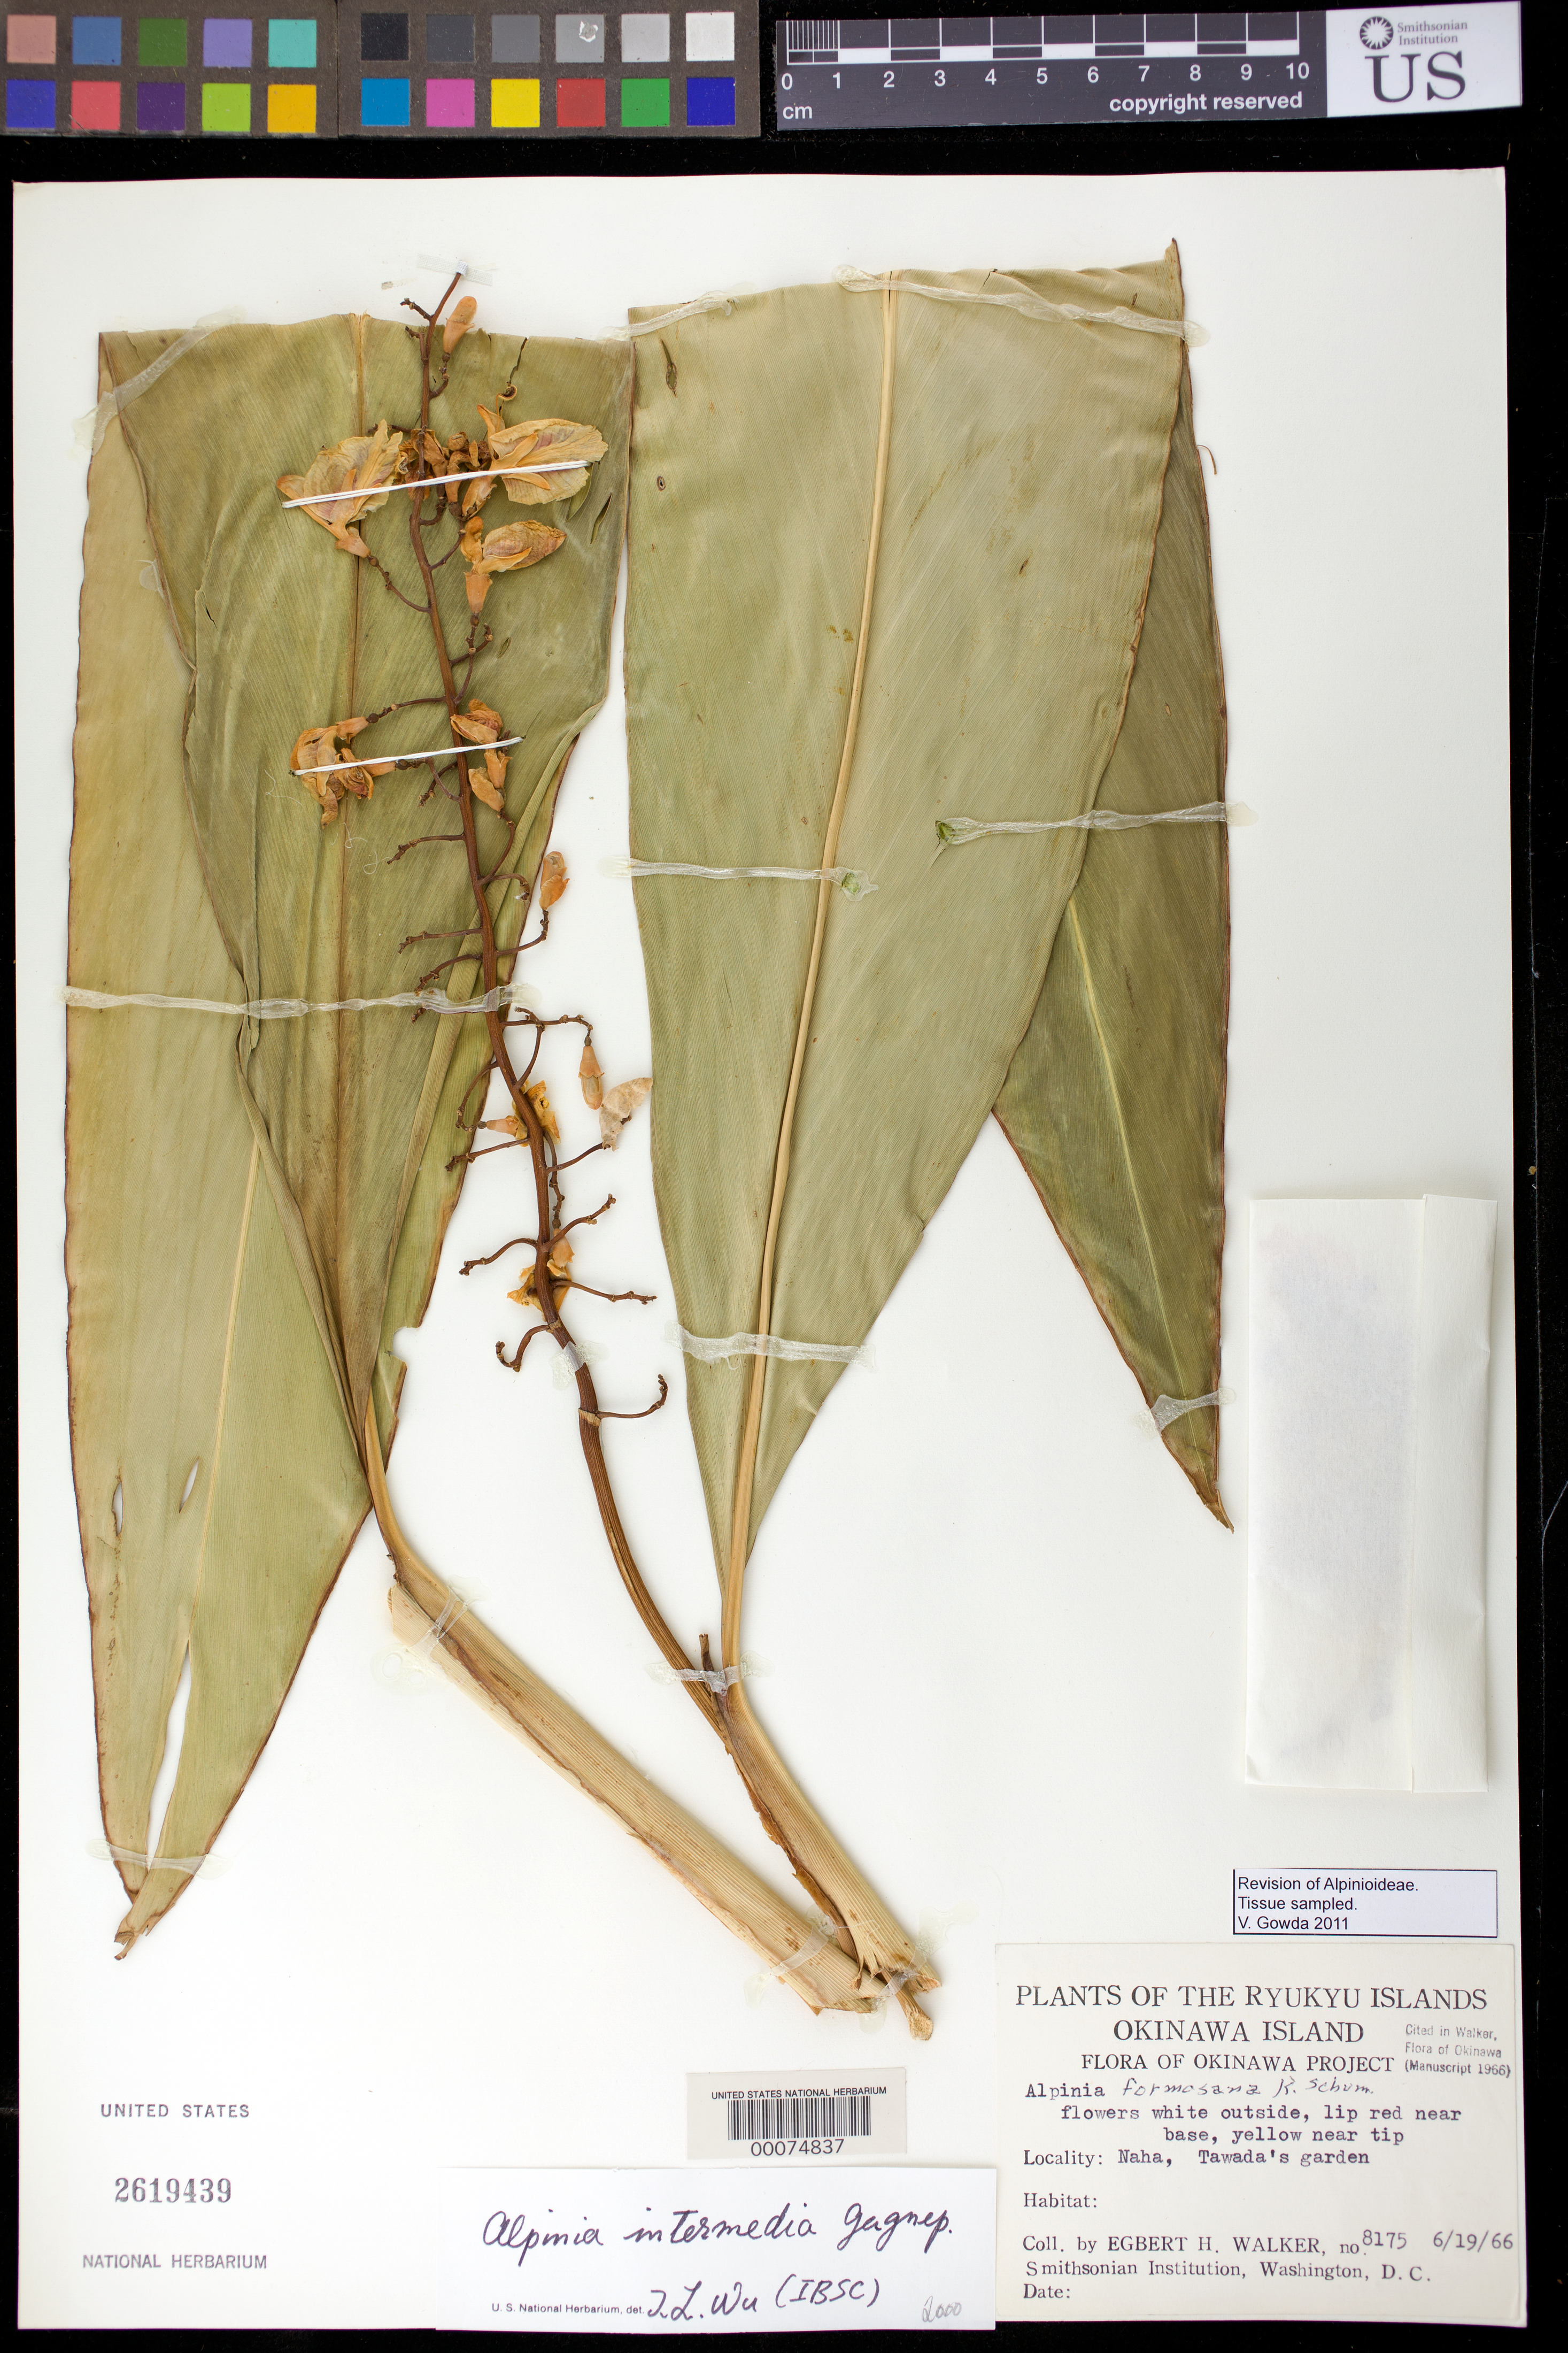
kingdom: Plantae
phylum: Tracheophyta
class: Liliopsida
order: Zingiberales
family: Zingiberaceae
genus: Alpinia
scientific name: Alpinia intermedia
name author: Gagnep.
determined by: Wu, Te-Ling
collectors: E. H. Walker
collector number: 8175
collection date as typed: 19 Jun 1966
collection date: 1966-06-19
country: Japan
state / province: Okinawa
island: Okinawa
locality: Okinawa island; naha, tawada's garden [Okinawa Is.]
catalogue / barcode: US 2619439